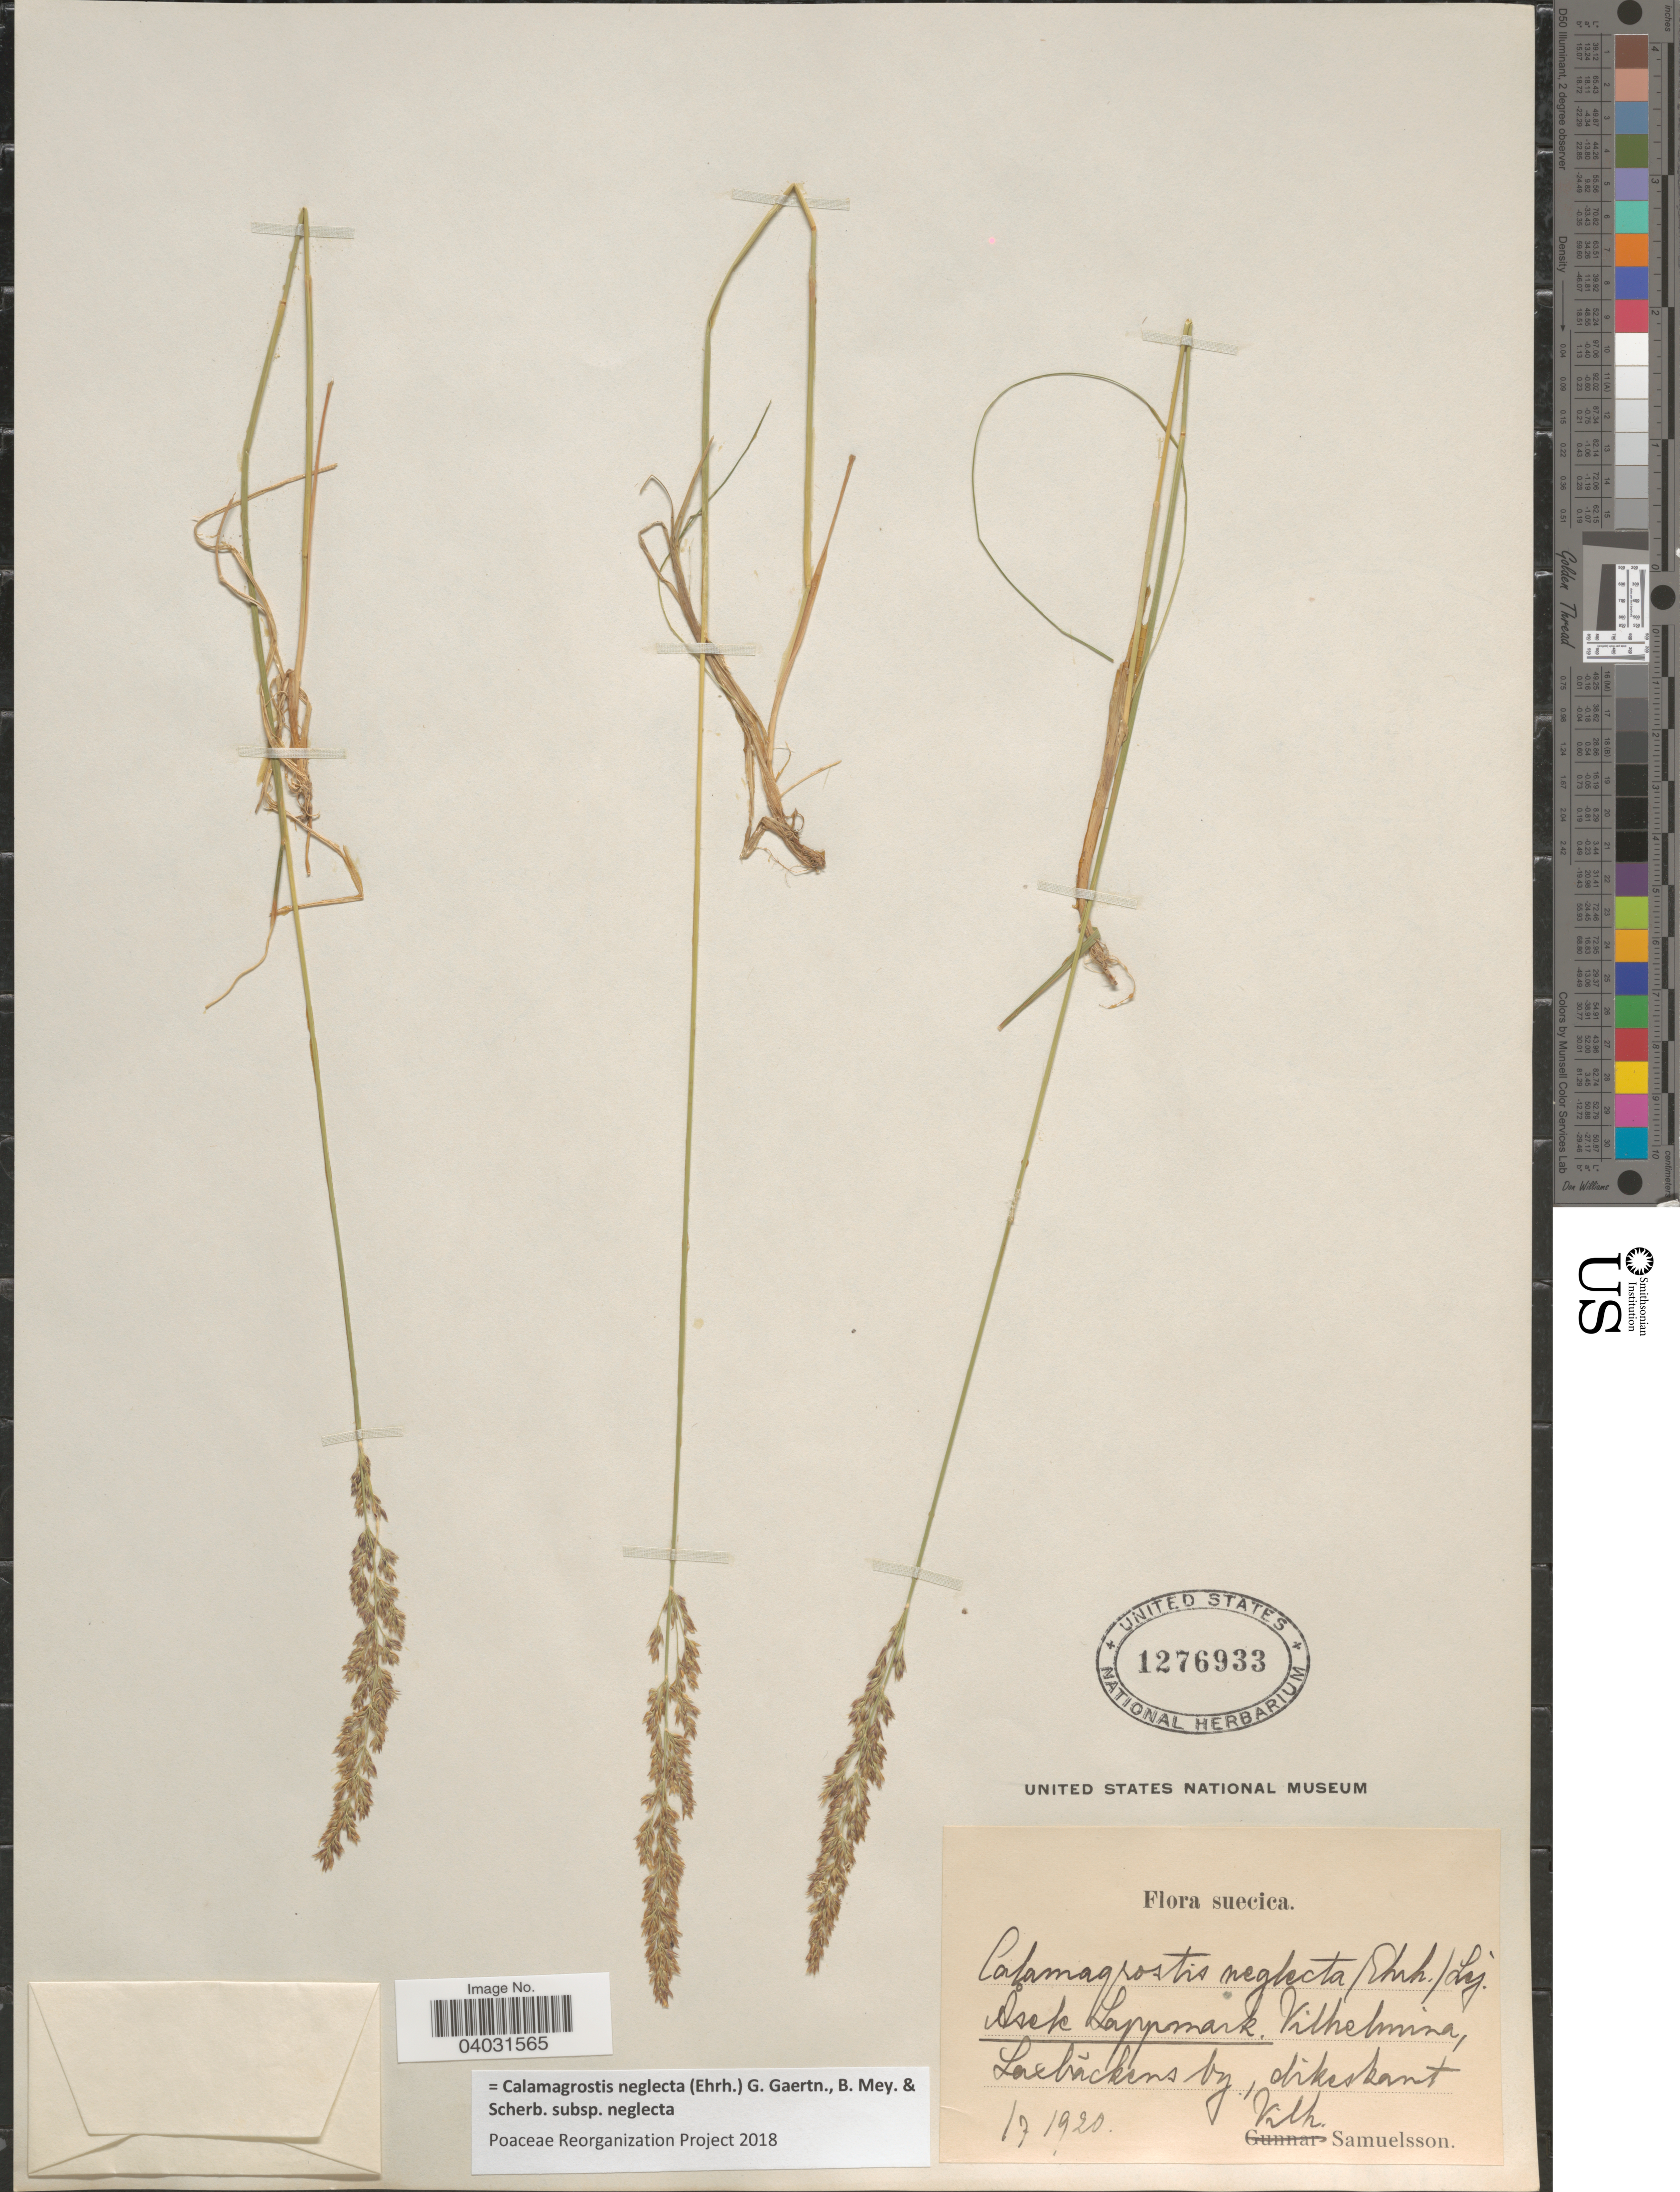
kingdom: Plantae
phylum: Tracheophyta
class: Liliopsida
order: Poales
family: Poaceae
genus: Calamagrostis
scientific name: Calamagrostis neglecta subsp. neglecta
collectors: V. Samuelsson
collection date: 1920-07-01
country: Sweden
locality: Suecica. Åsek Lappmark. Vilhelmina, Laebăckens by., dikeskant. [interpreted]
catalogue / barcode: US 1276933